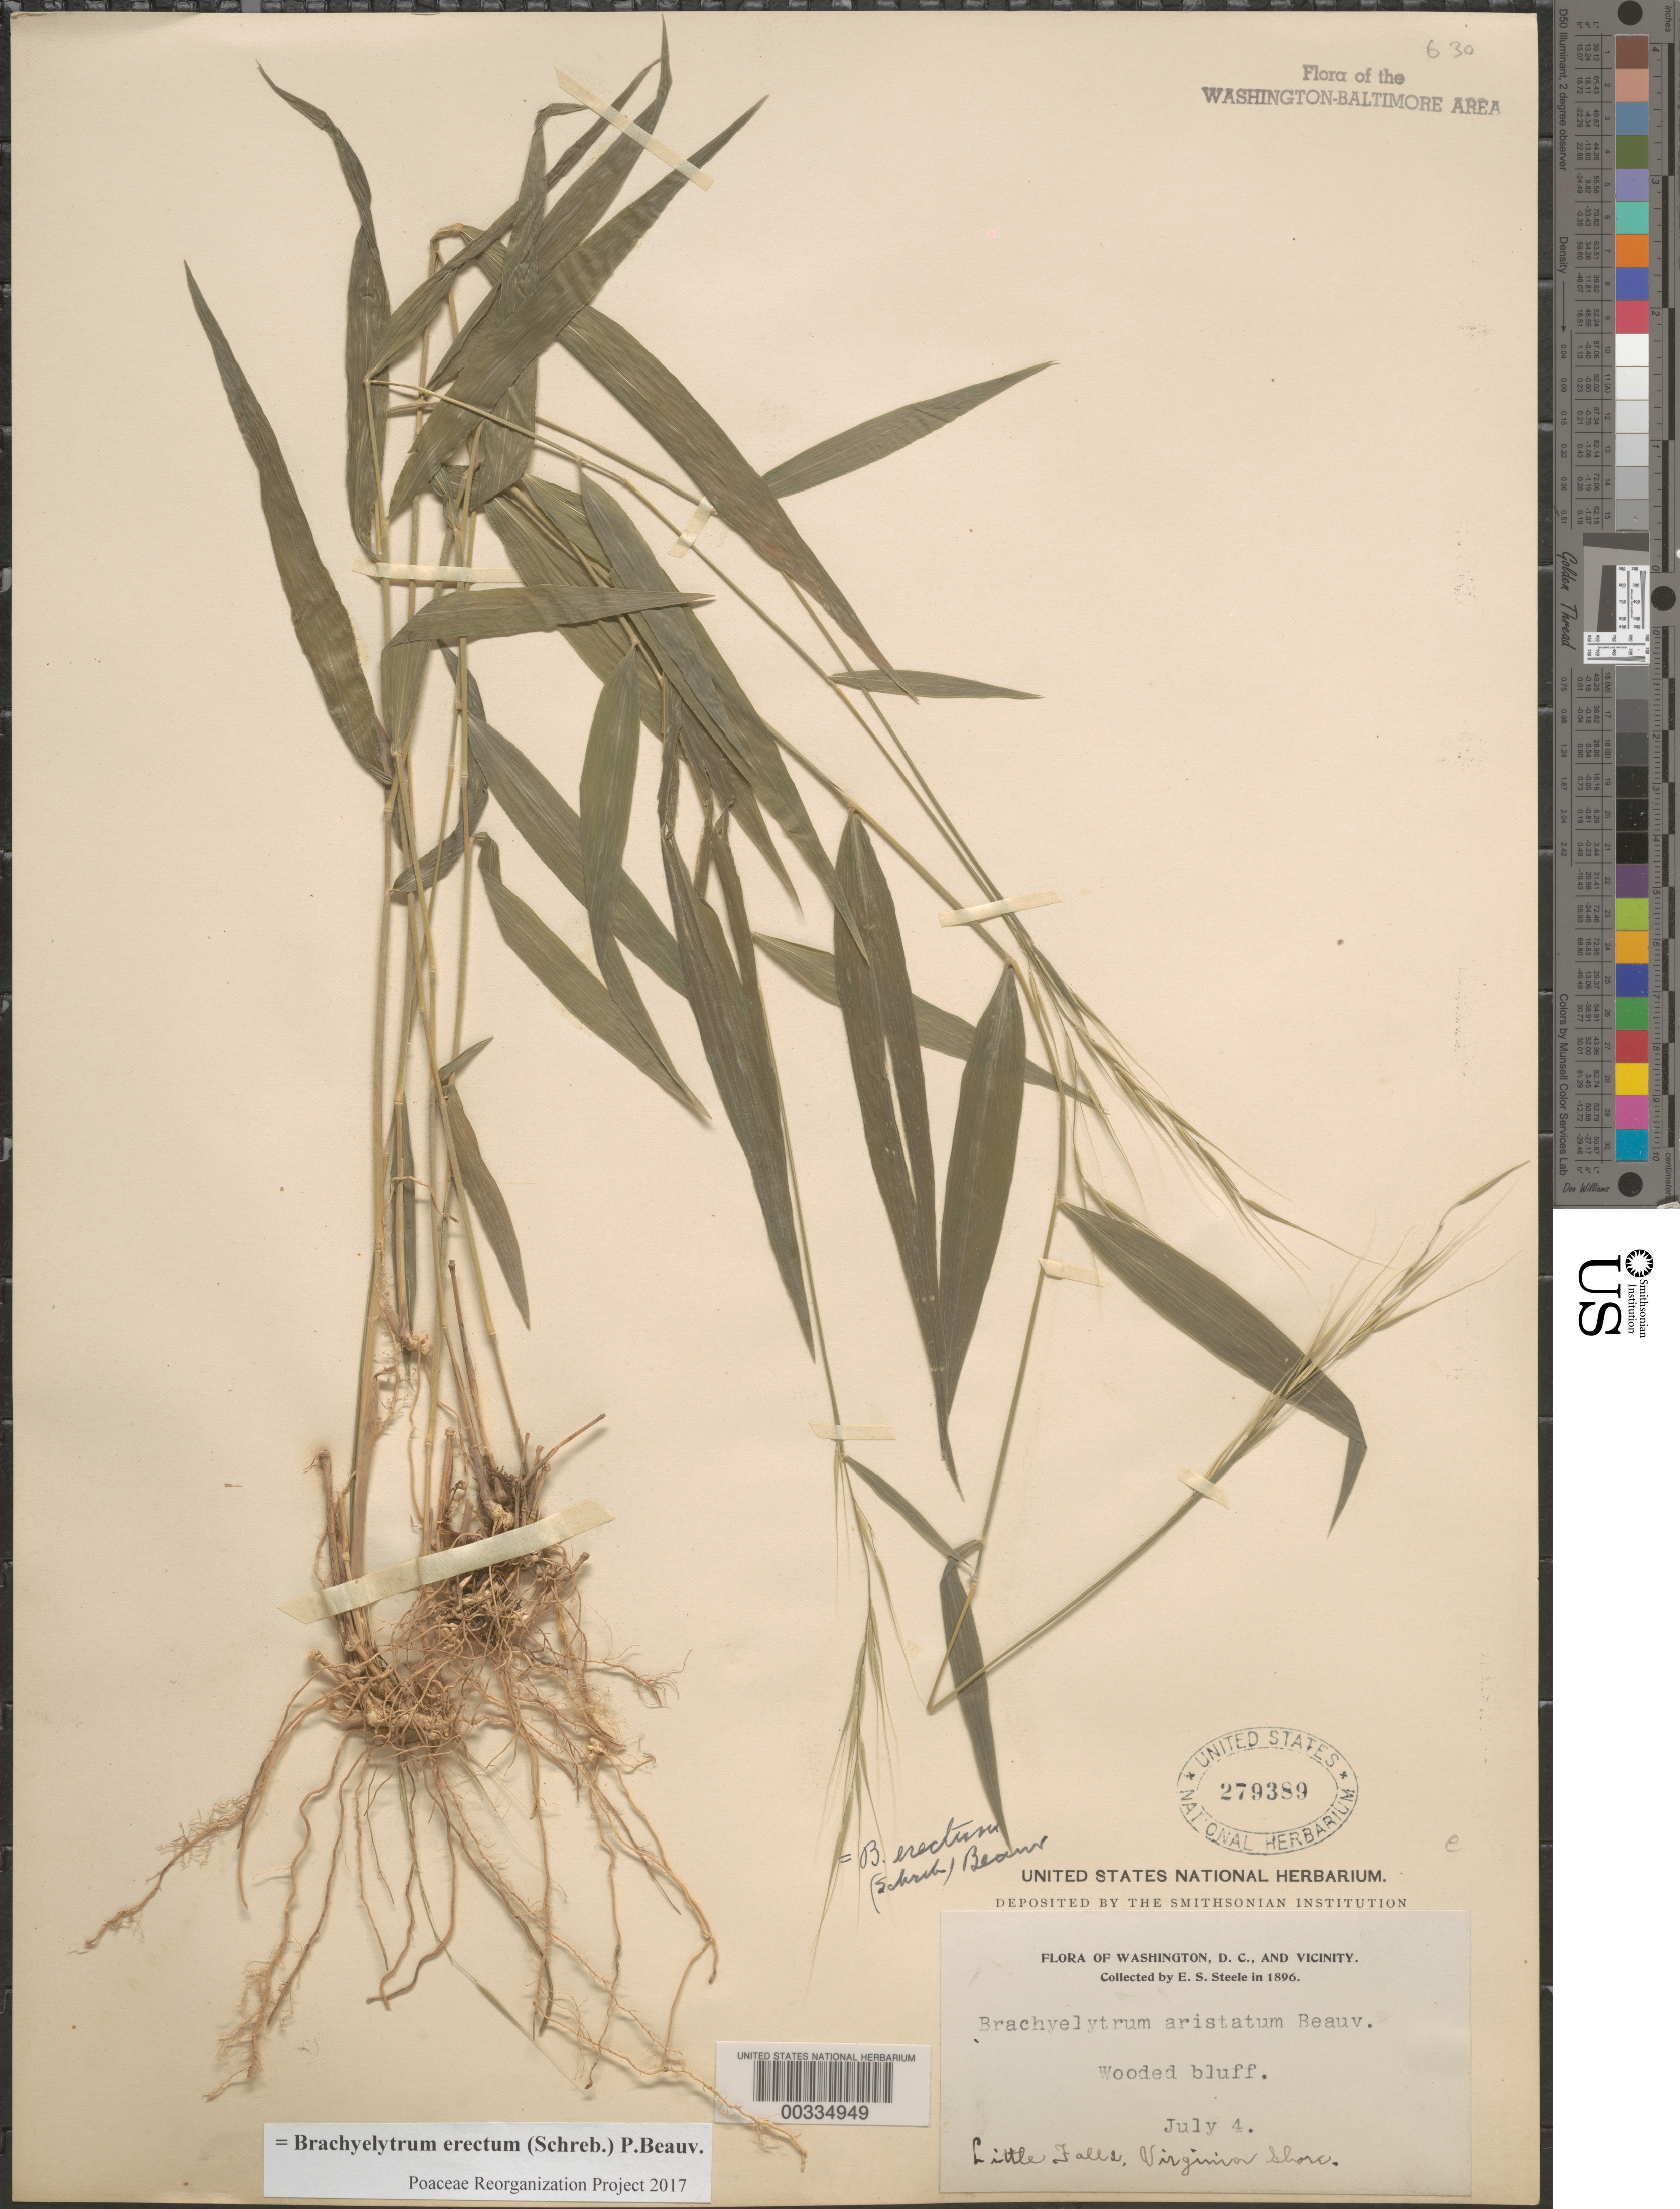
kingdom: Plantae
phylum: Tracheophyta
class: Liliopsida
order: Poales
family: Poaceae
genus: Brachyelytrum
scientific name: Brachyelytrum erectum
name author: (Schreb.) P. Beauv.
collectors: E. Steele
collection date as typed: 04 Jul 1896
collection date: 1896-07-04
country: United States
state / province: Virginia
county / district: Fairfax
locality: Little Falls C. and O. Canal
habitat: Wooded bluff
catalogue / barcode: US 279389